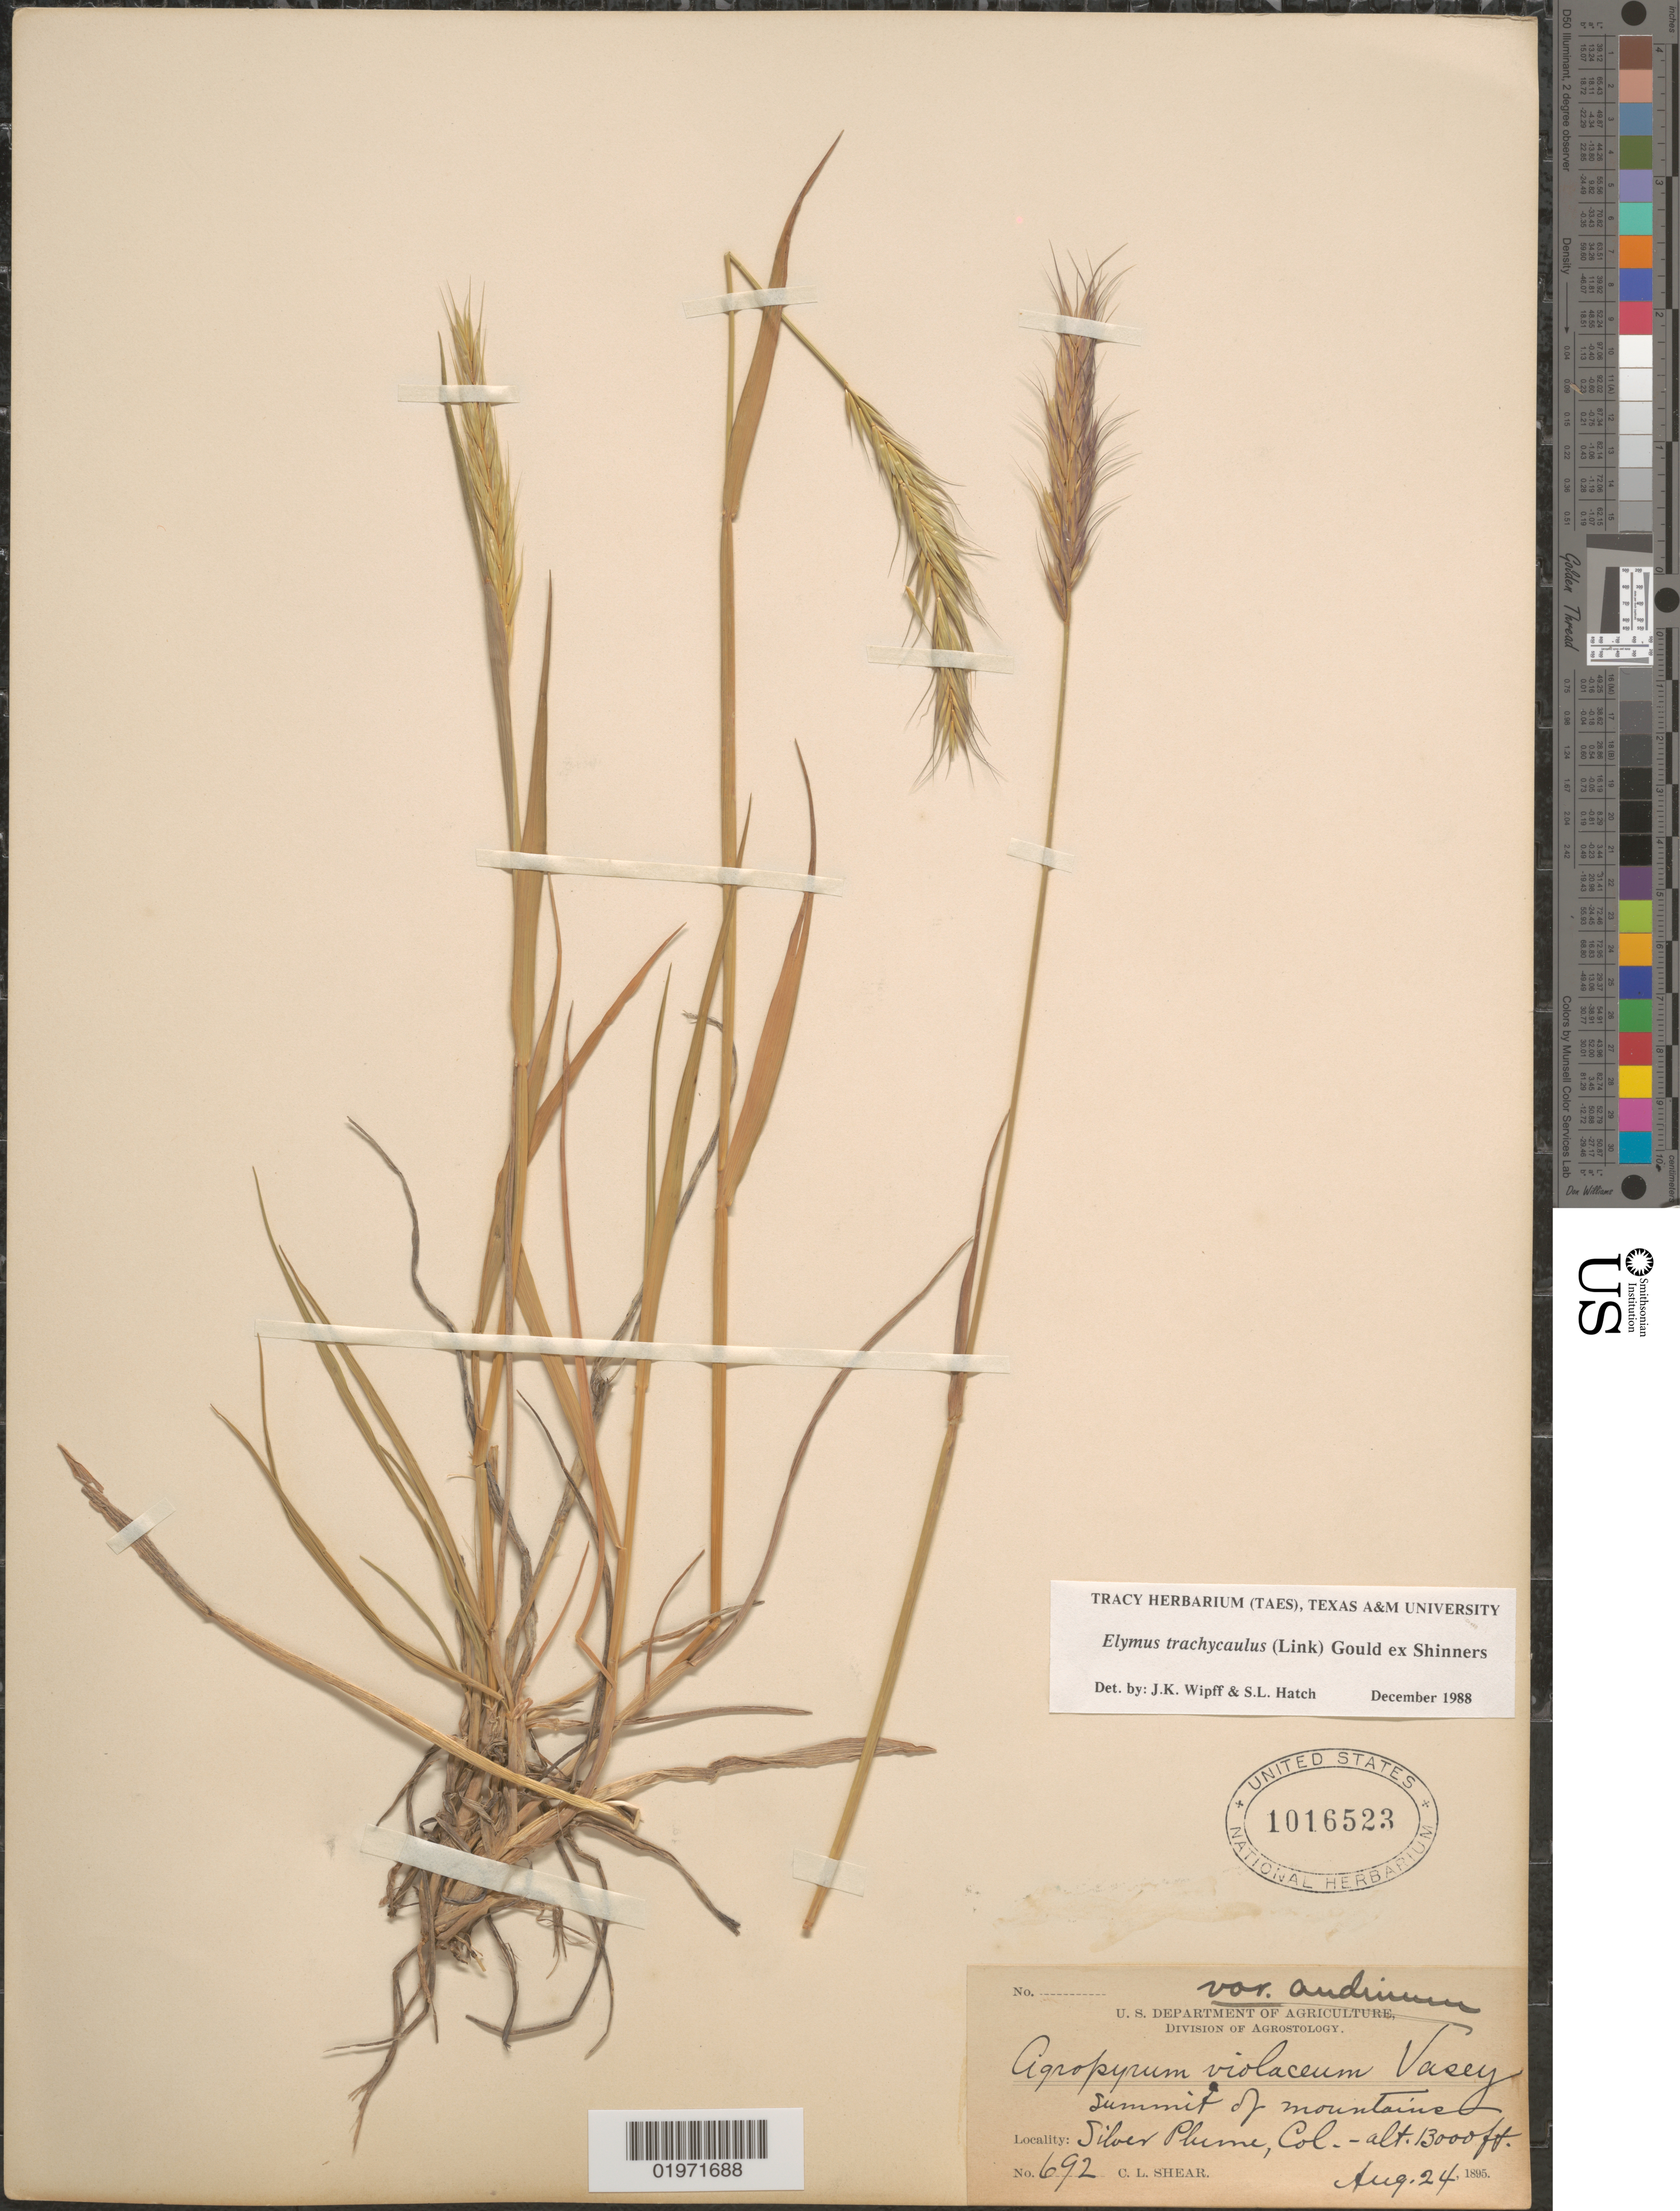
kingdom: Plantae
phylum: Tracheophyta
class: Liliopsida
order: Poales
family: Poaceae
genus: Elymus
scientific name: Elymus trachycaulus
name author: (Link) Gould ex Shinners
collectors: C. L. Shear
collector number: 692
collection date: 1895-08-24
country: United States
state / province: Colorado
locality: Summit of mountains. Silver Plume.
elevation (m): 3962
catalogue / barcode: US 1016523